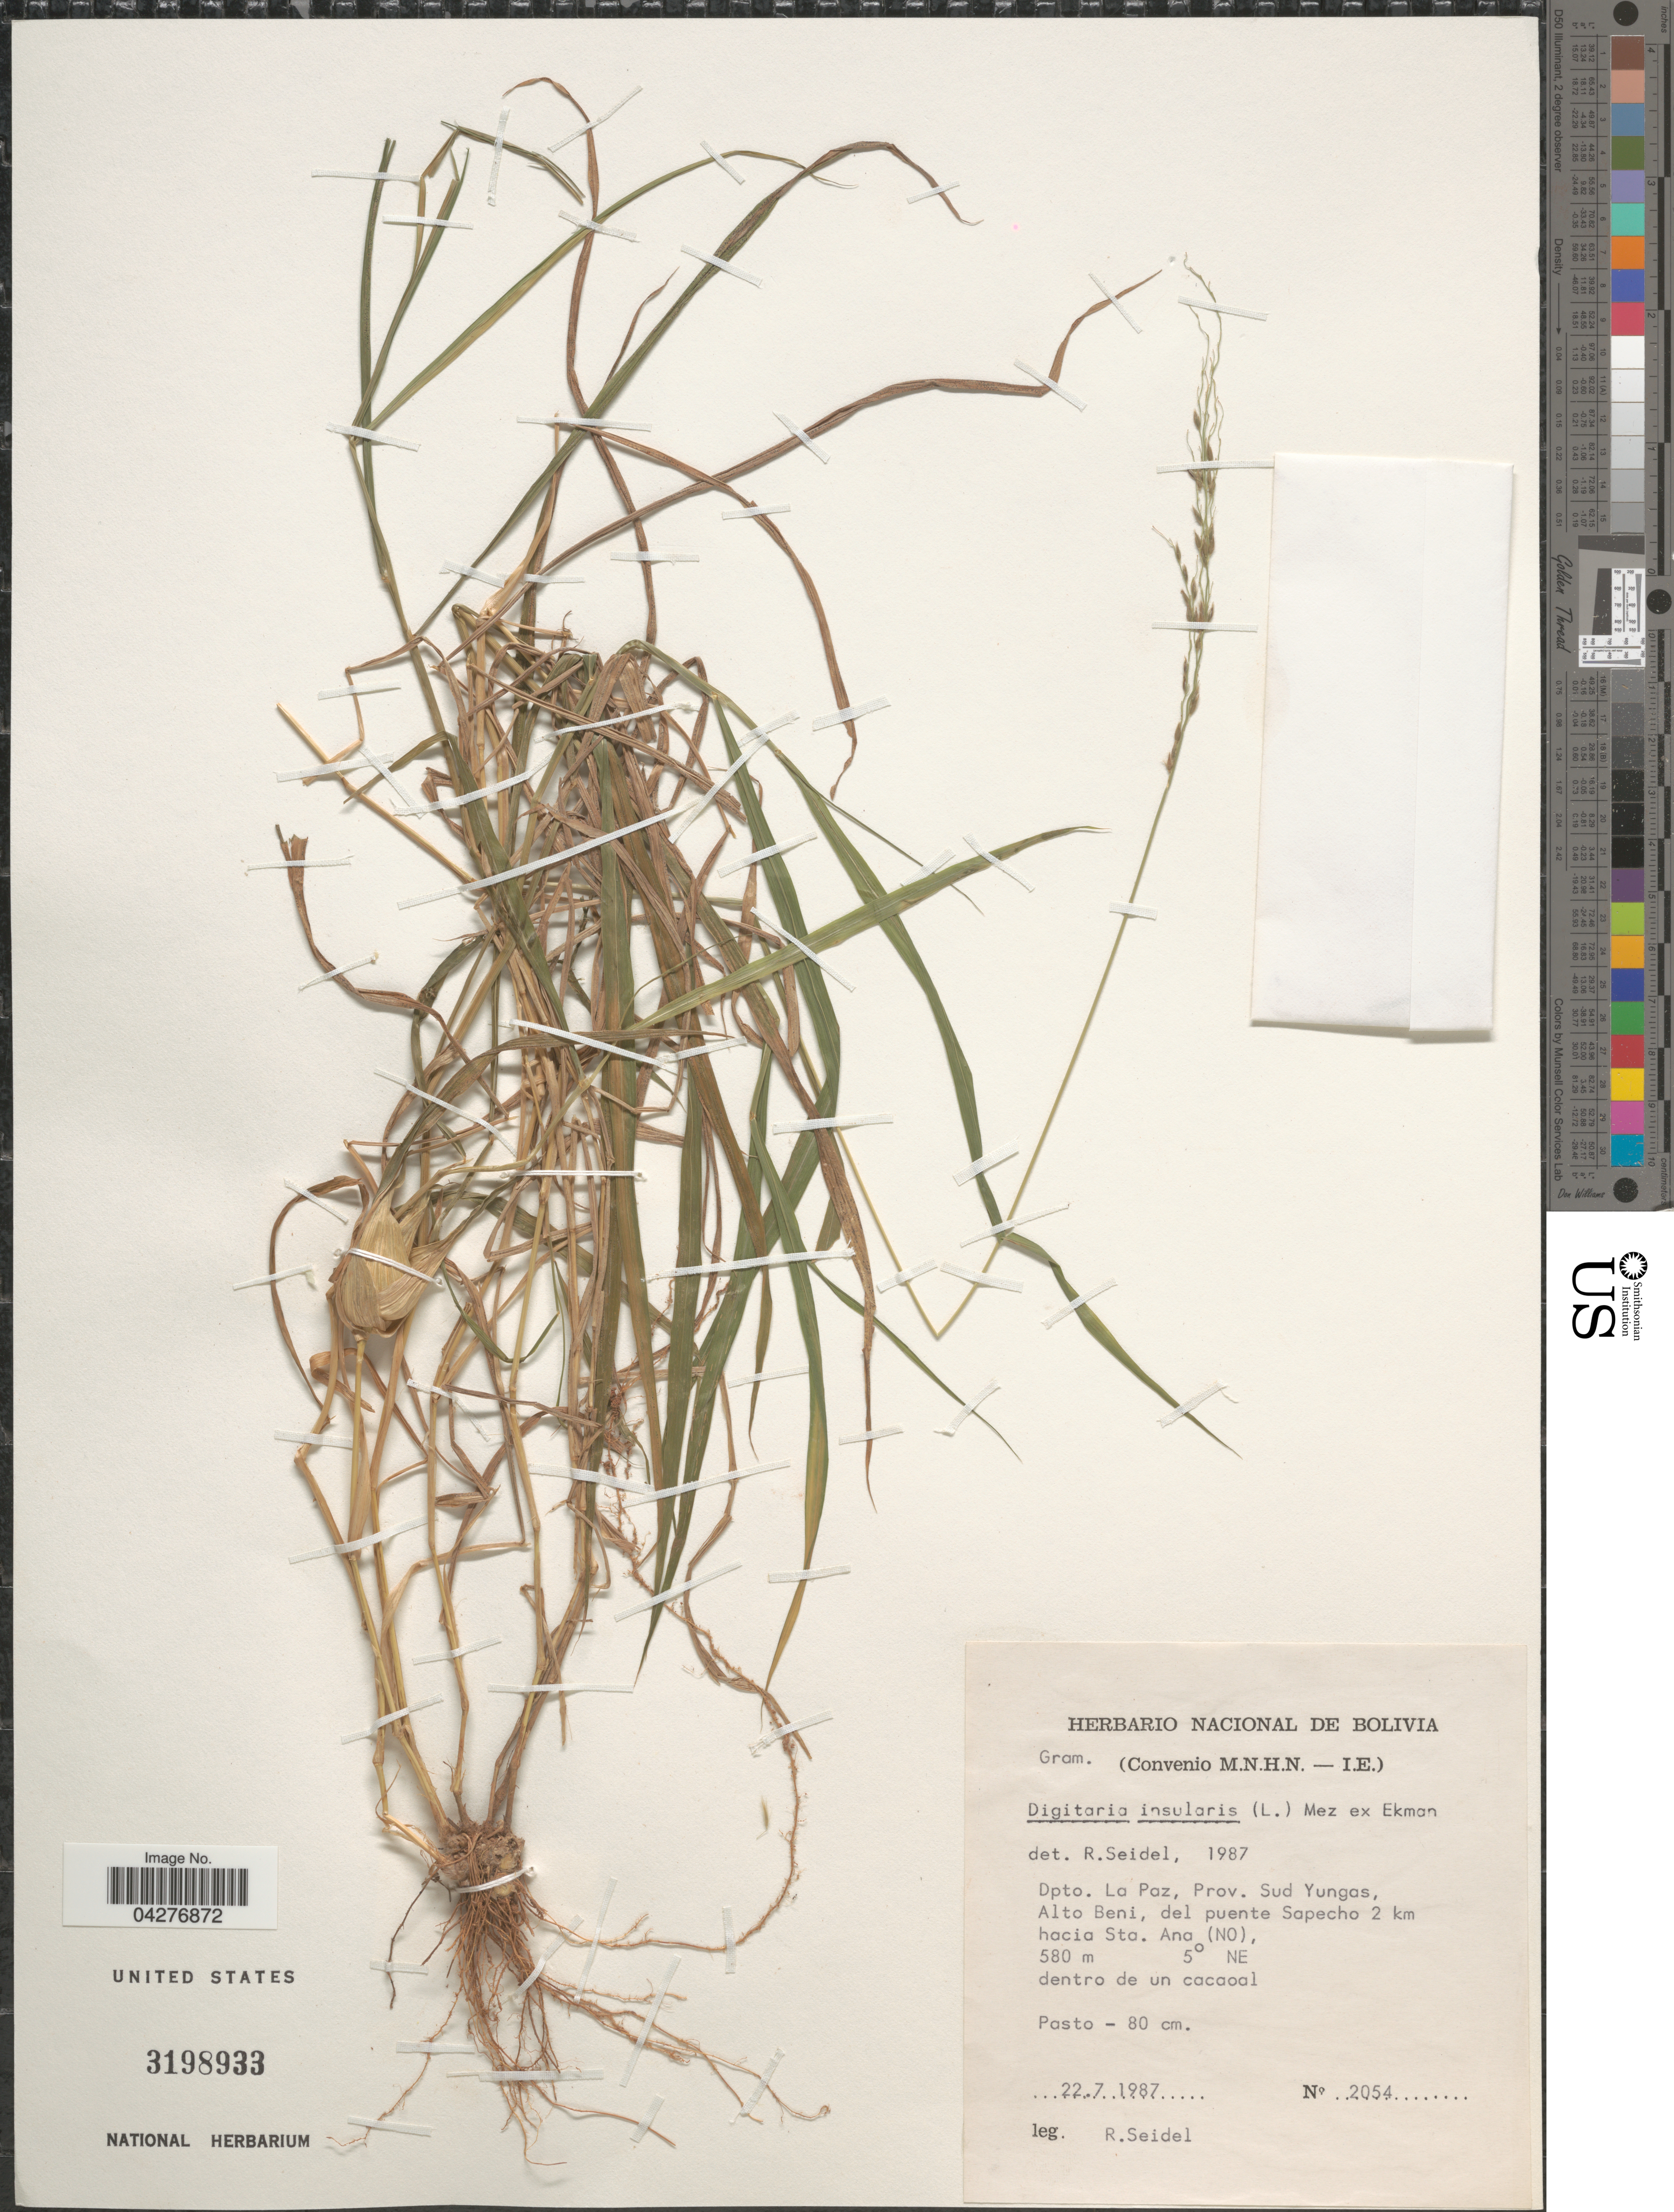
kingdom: Plantae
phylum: Tracheophyta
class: Liliopsida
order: Poales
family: Poaceae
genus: Digitaria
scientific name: Digitaria insularis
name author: (L.) Fedde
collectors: R. Seidel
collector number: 2054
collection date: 1987-07-22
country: Bolivia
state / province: La Paz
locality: Dpto. La Paz, Prov. Sud Yungas, Alto Beni, del puente Sapecho 2 km hacia Sta. Ana (NO). 5° NE.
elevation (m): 580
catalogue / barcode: US 3198933